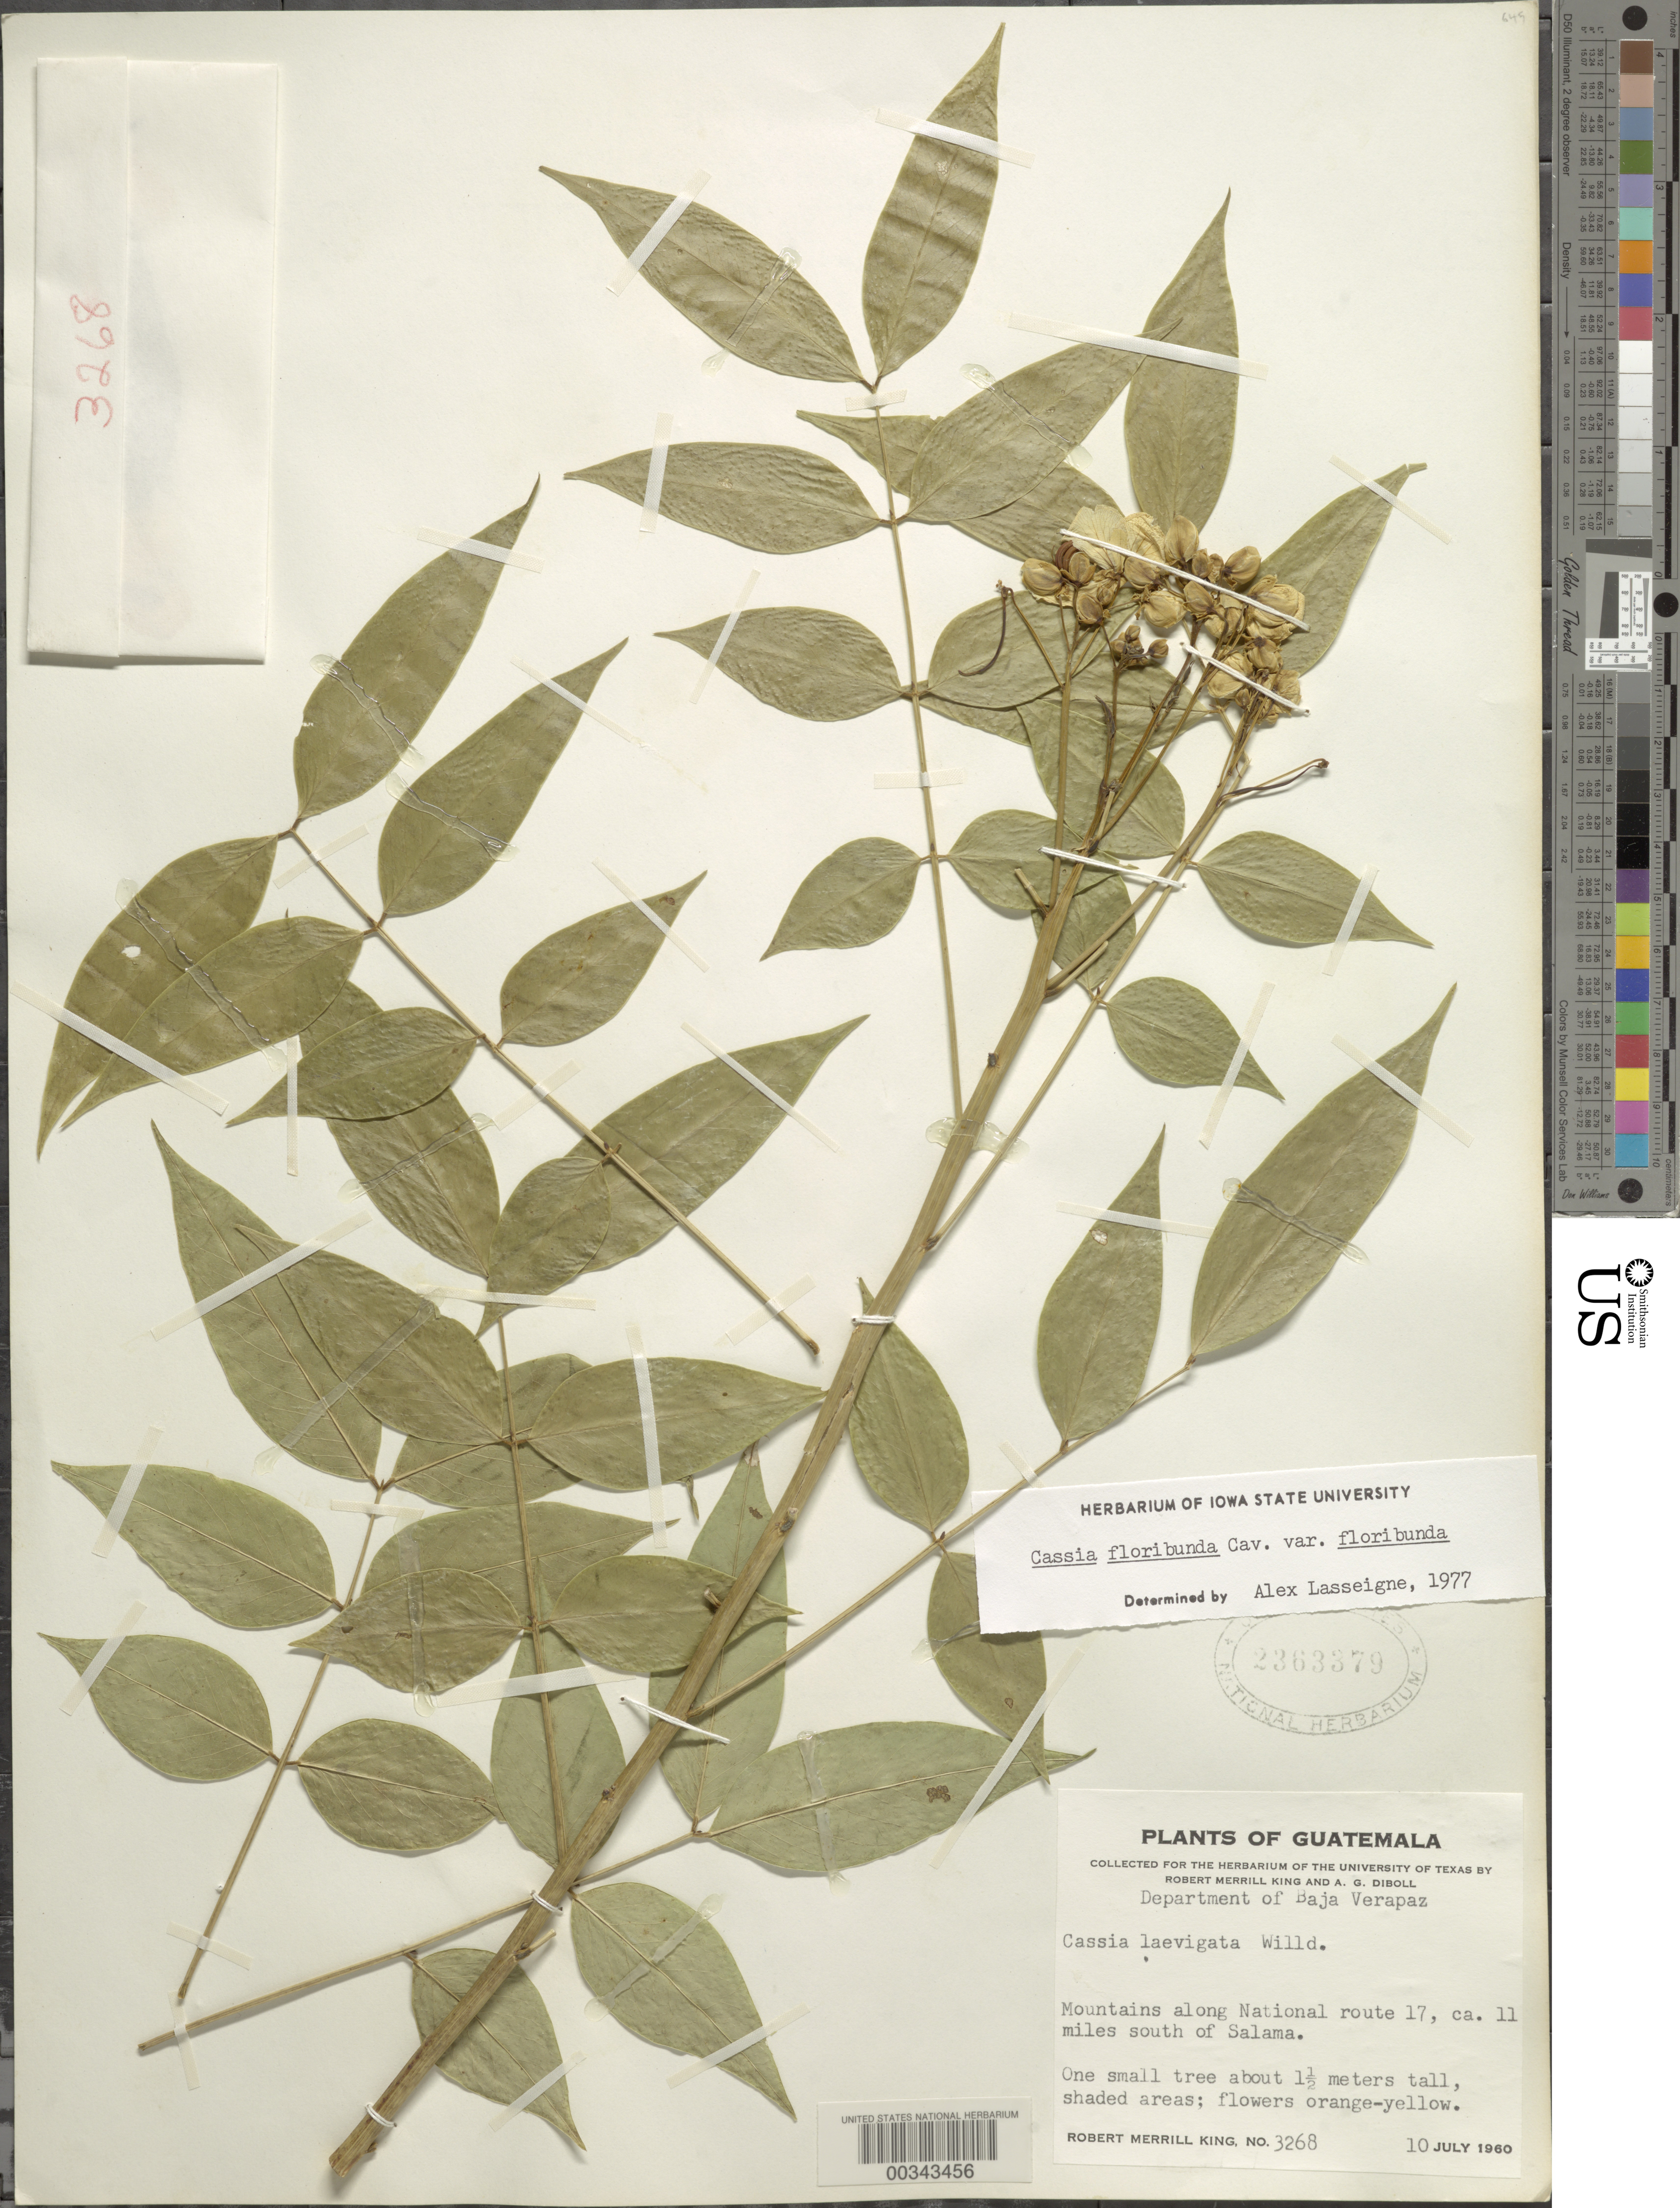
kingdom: Plantae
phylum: Tracheophyta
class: Magnoliopsida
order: Fabales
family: Fabaceae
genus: Senna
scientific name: Senna septemtrionalis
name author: (Viv.) H.S. Irwin & Barneby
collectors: R. M. King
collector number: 3268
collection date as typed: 10 Jul 1960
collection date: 1960-07-10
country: Guatemala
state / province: Baja Verapaz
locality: Along national route 17, about 11 mi S of Salama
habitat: Mountains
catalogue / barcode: US 2363379